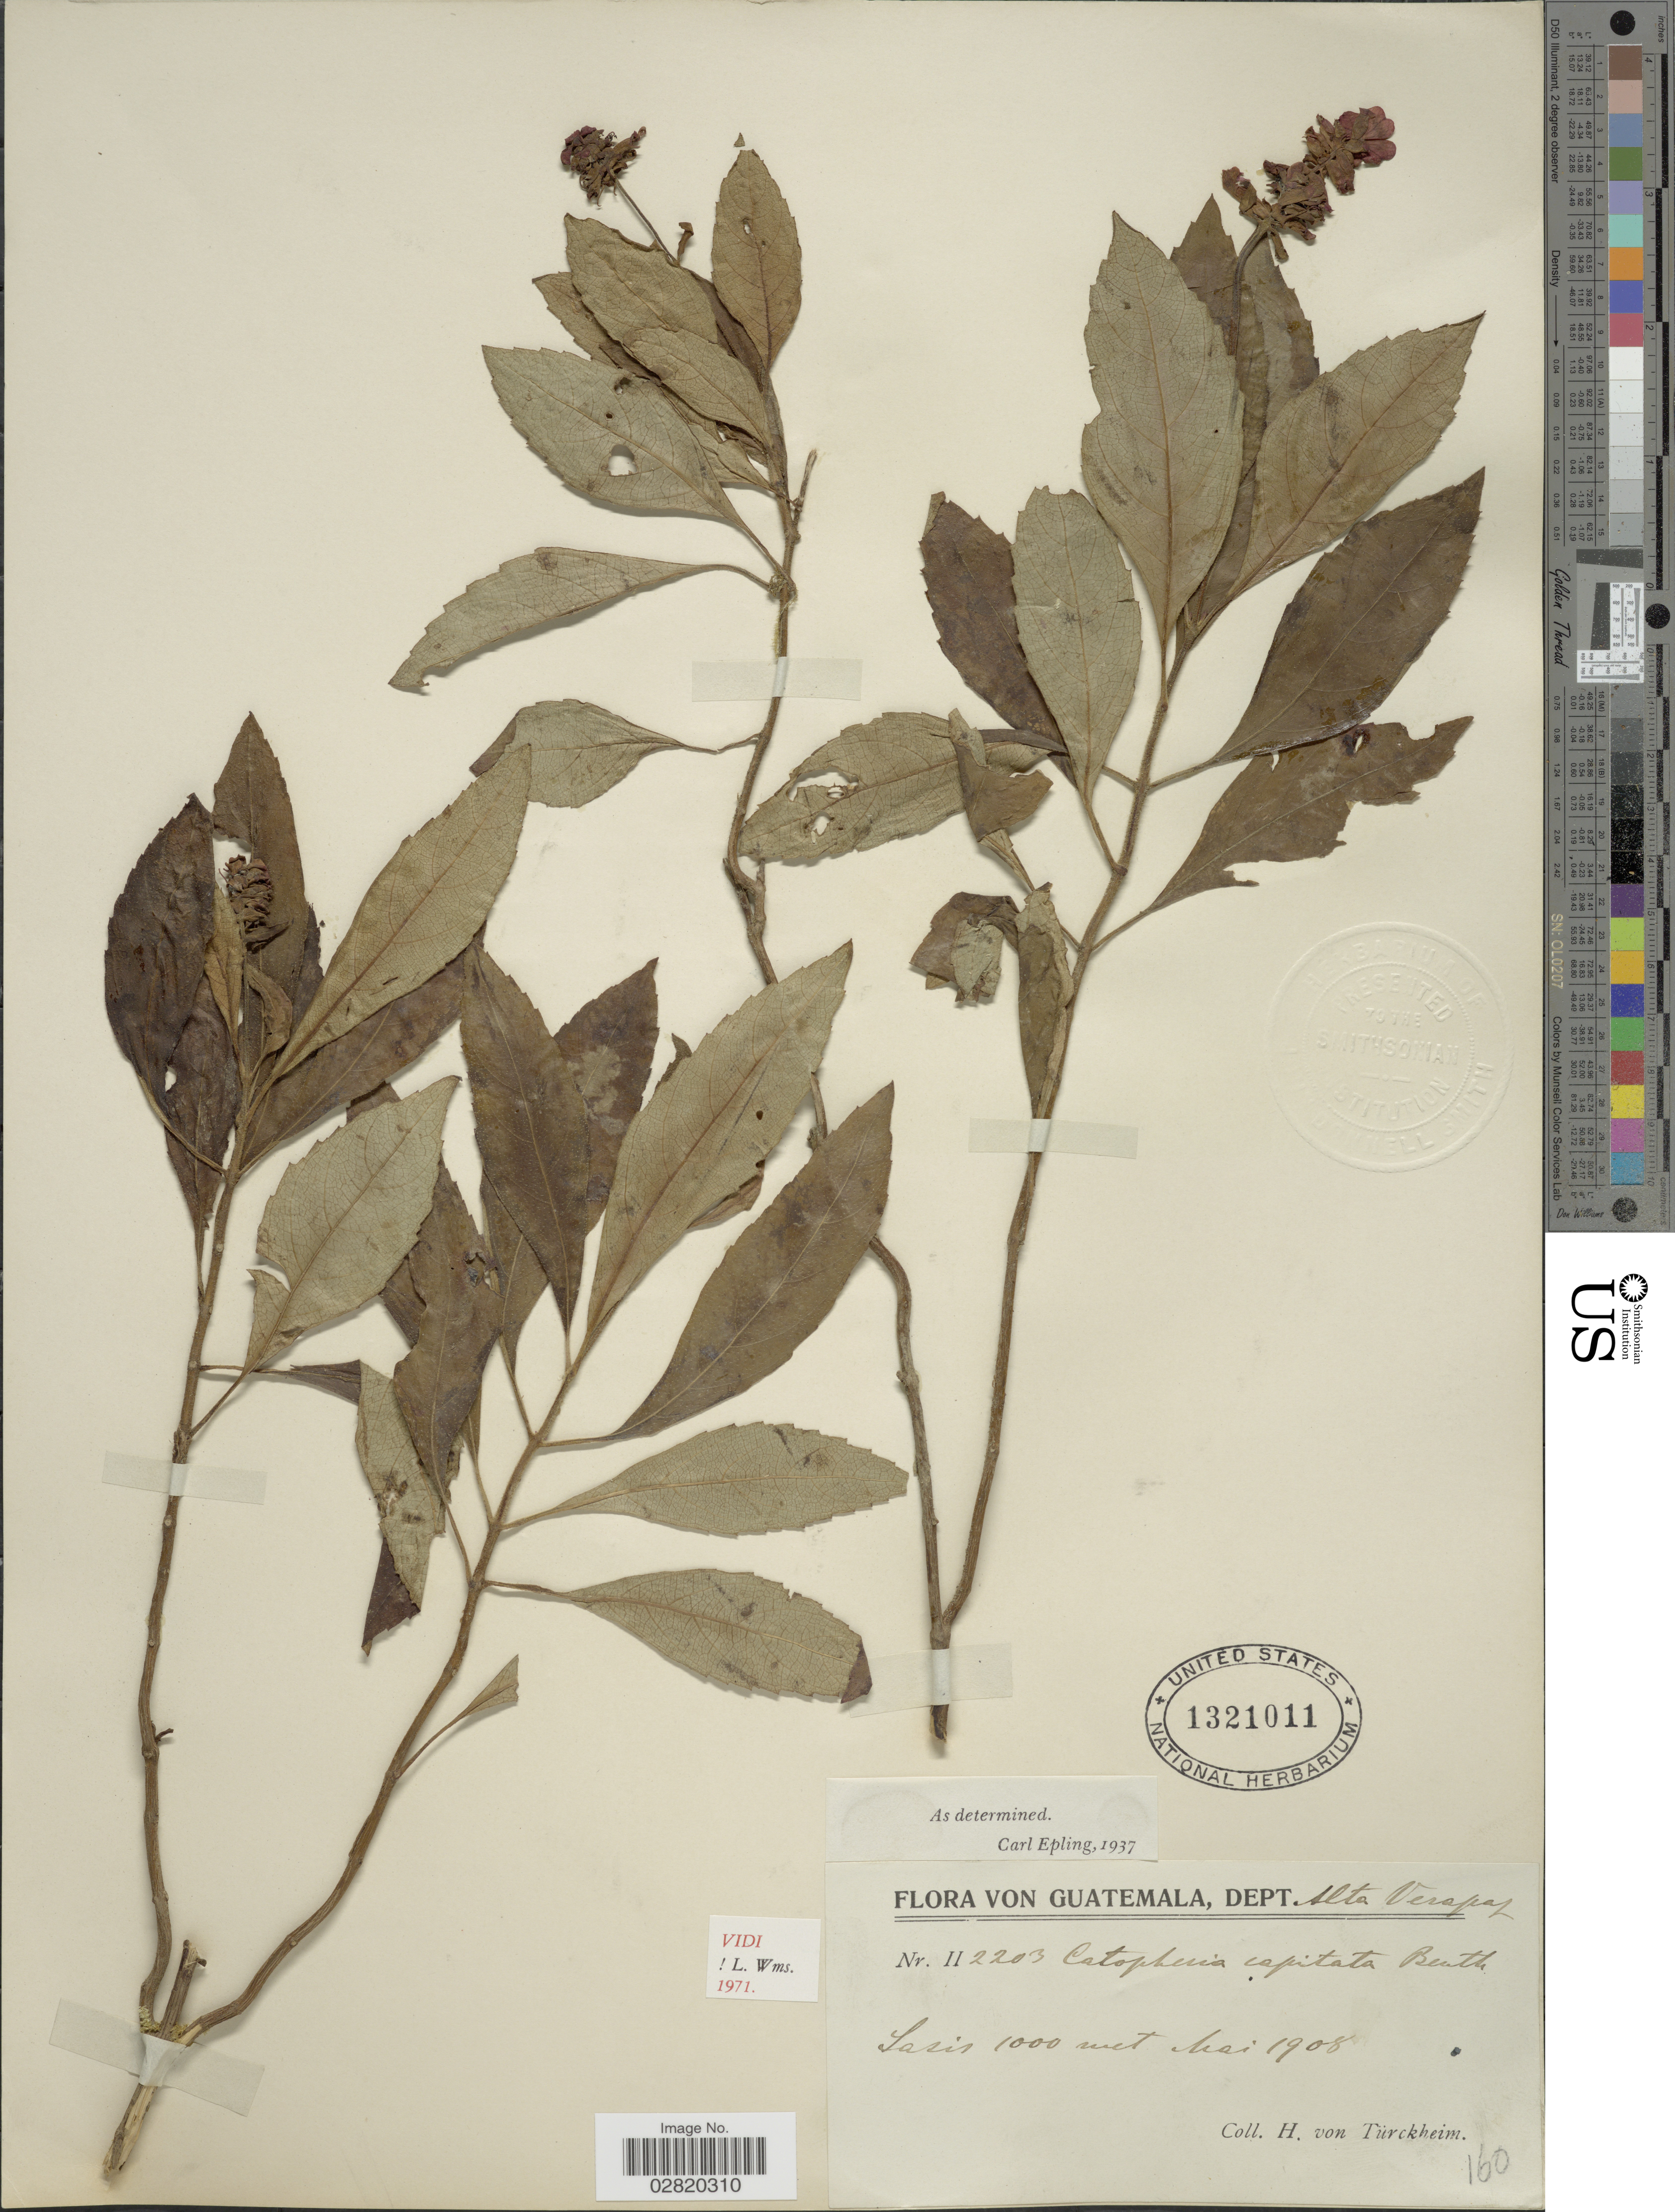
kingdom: Plantae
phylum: Tracheophyta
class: Magnoliopsida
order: Lamiales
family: Lamiaceae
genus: Catoferia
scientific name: Catoferia capitata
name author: Benth.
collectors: H. von Türckheim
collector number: II2203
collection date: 1908-05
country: Guatemala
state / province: Alta Verapaz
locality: Sasis. Dept. Alta Verapaz.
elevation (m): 1000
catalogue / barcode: US 1321011